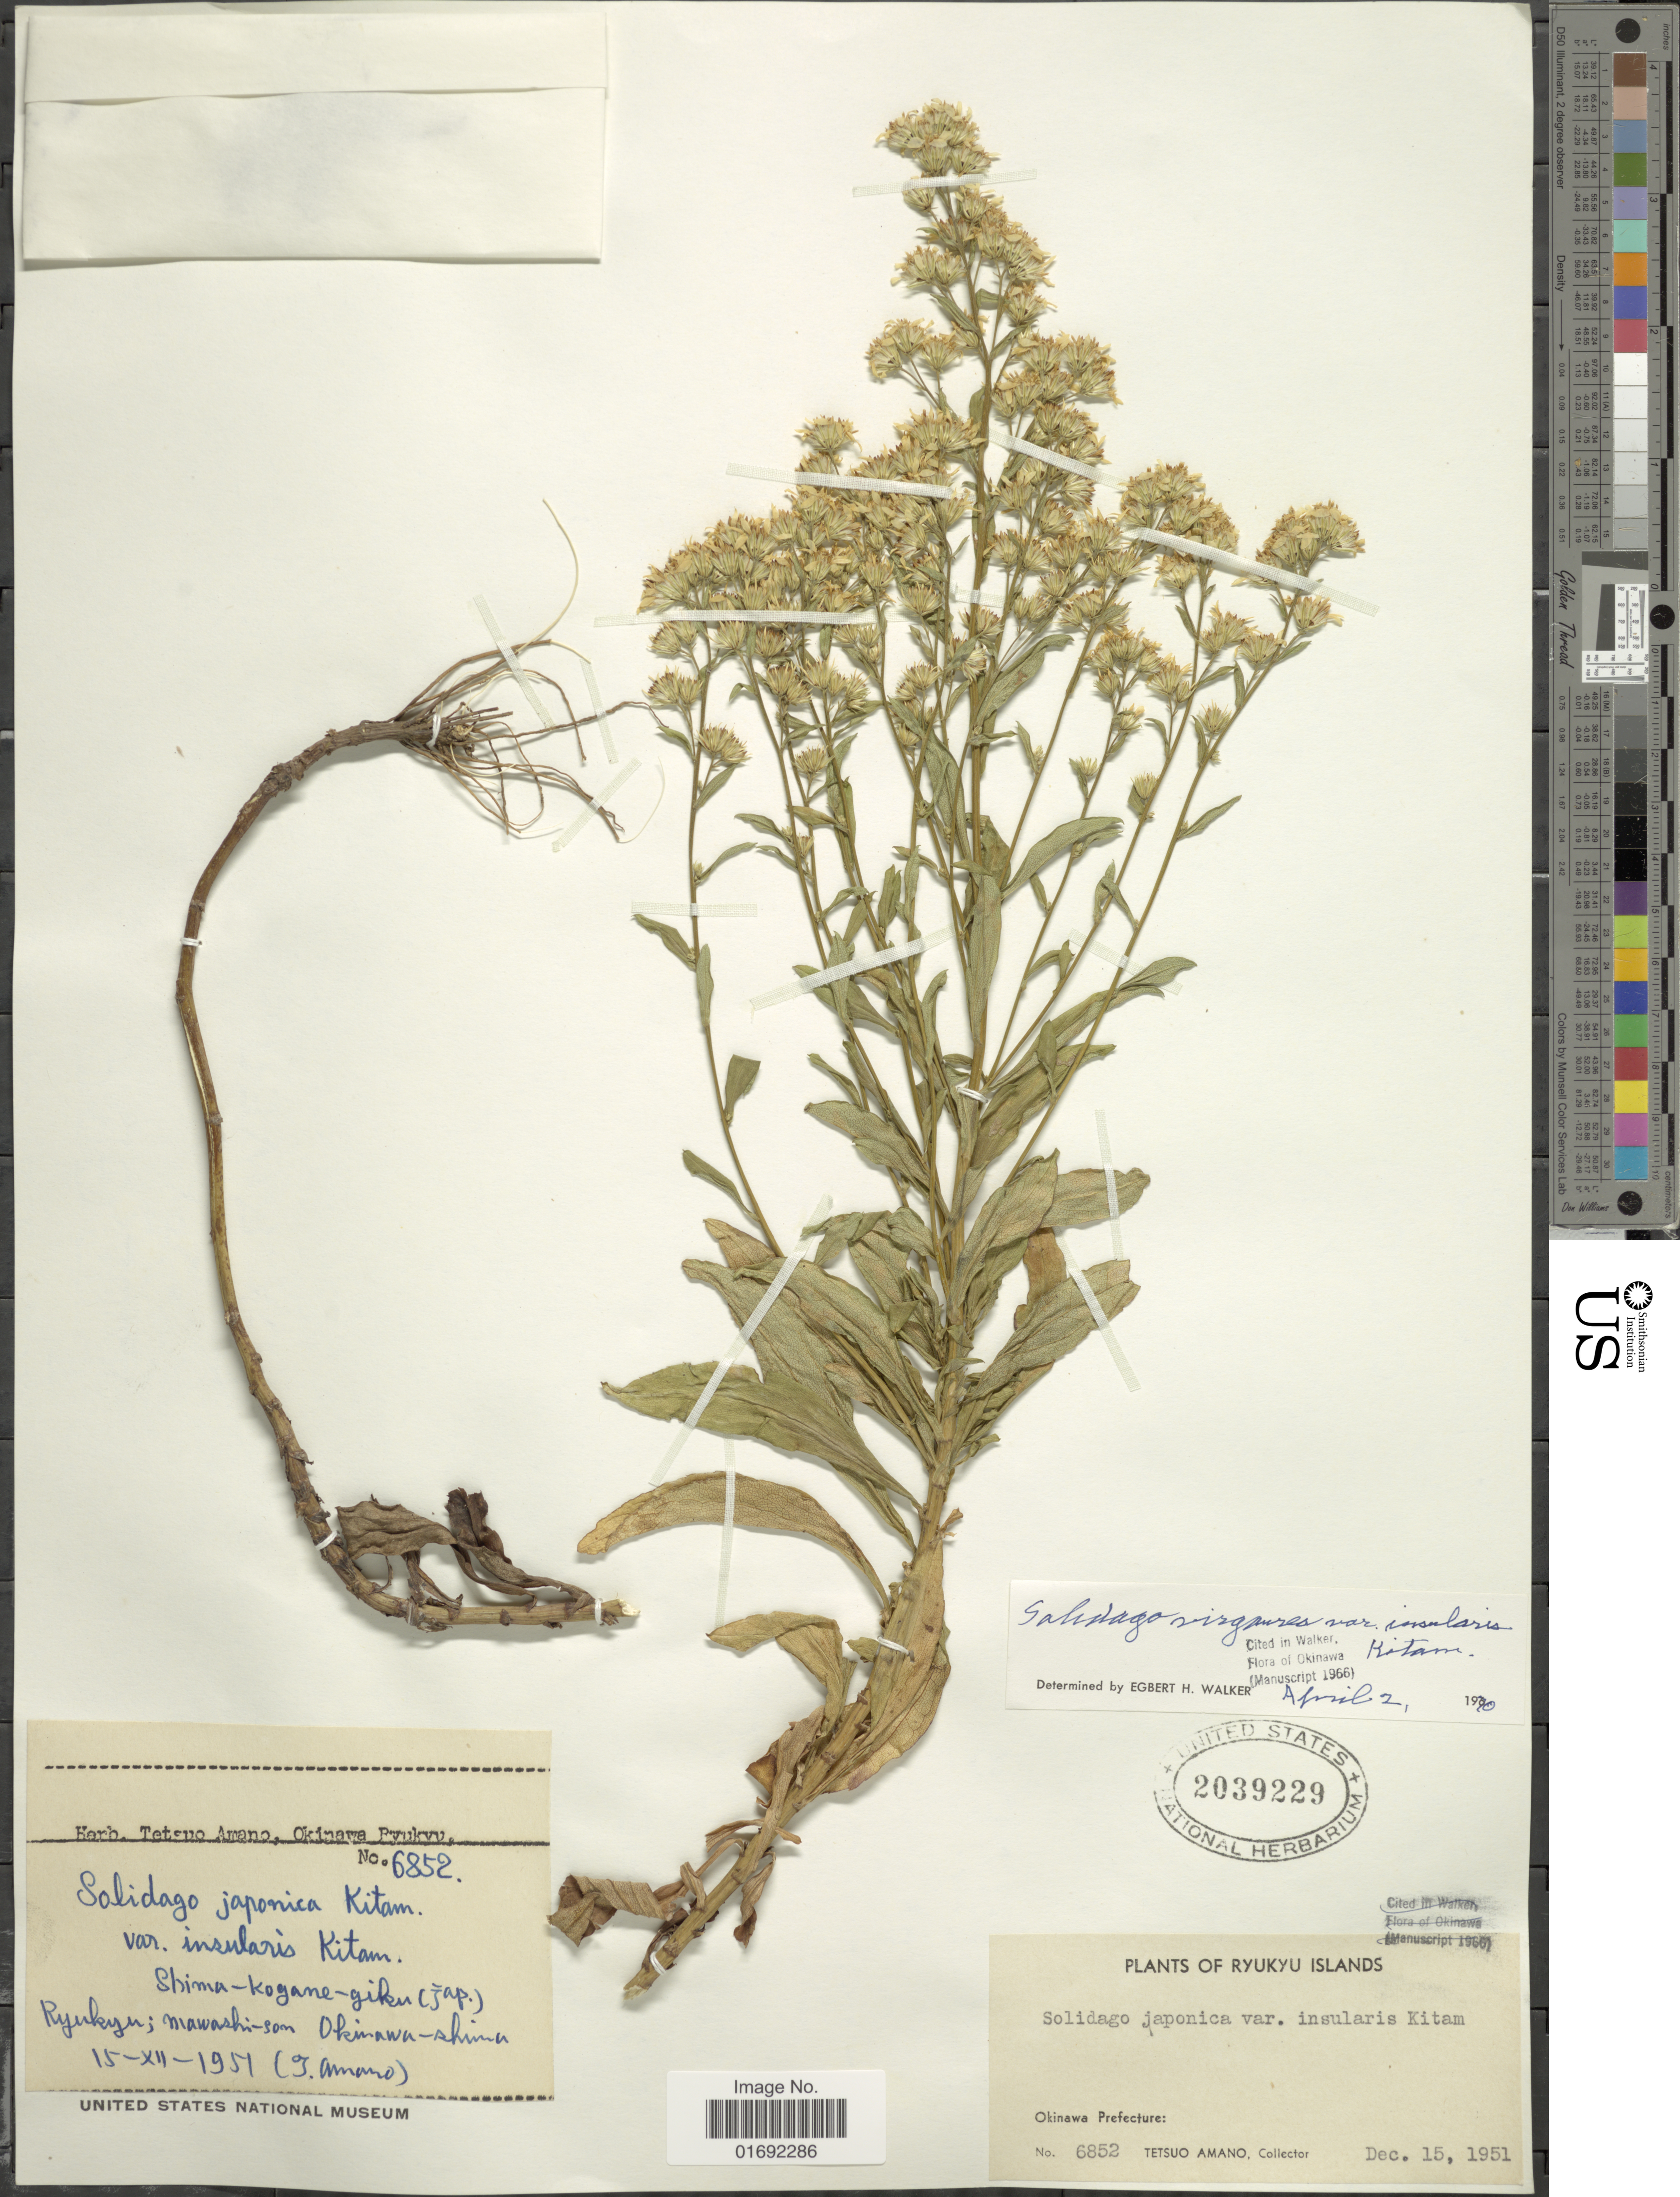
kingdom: Plantae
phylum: Tracheophyta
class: Magnoliopsida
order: Asterales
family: Asteraceae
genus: Solidago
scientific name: Solidago virgaurea var. asiatica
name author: Nakai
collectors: T. Amano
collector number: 6852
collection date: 1951-12-15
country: Japan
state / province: Okinawa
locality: Ryukyu Islands, Ryukyu, Mawashi-san, Okinawa-shima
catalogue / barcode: US 2039229